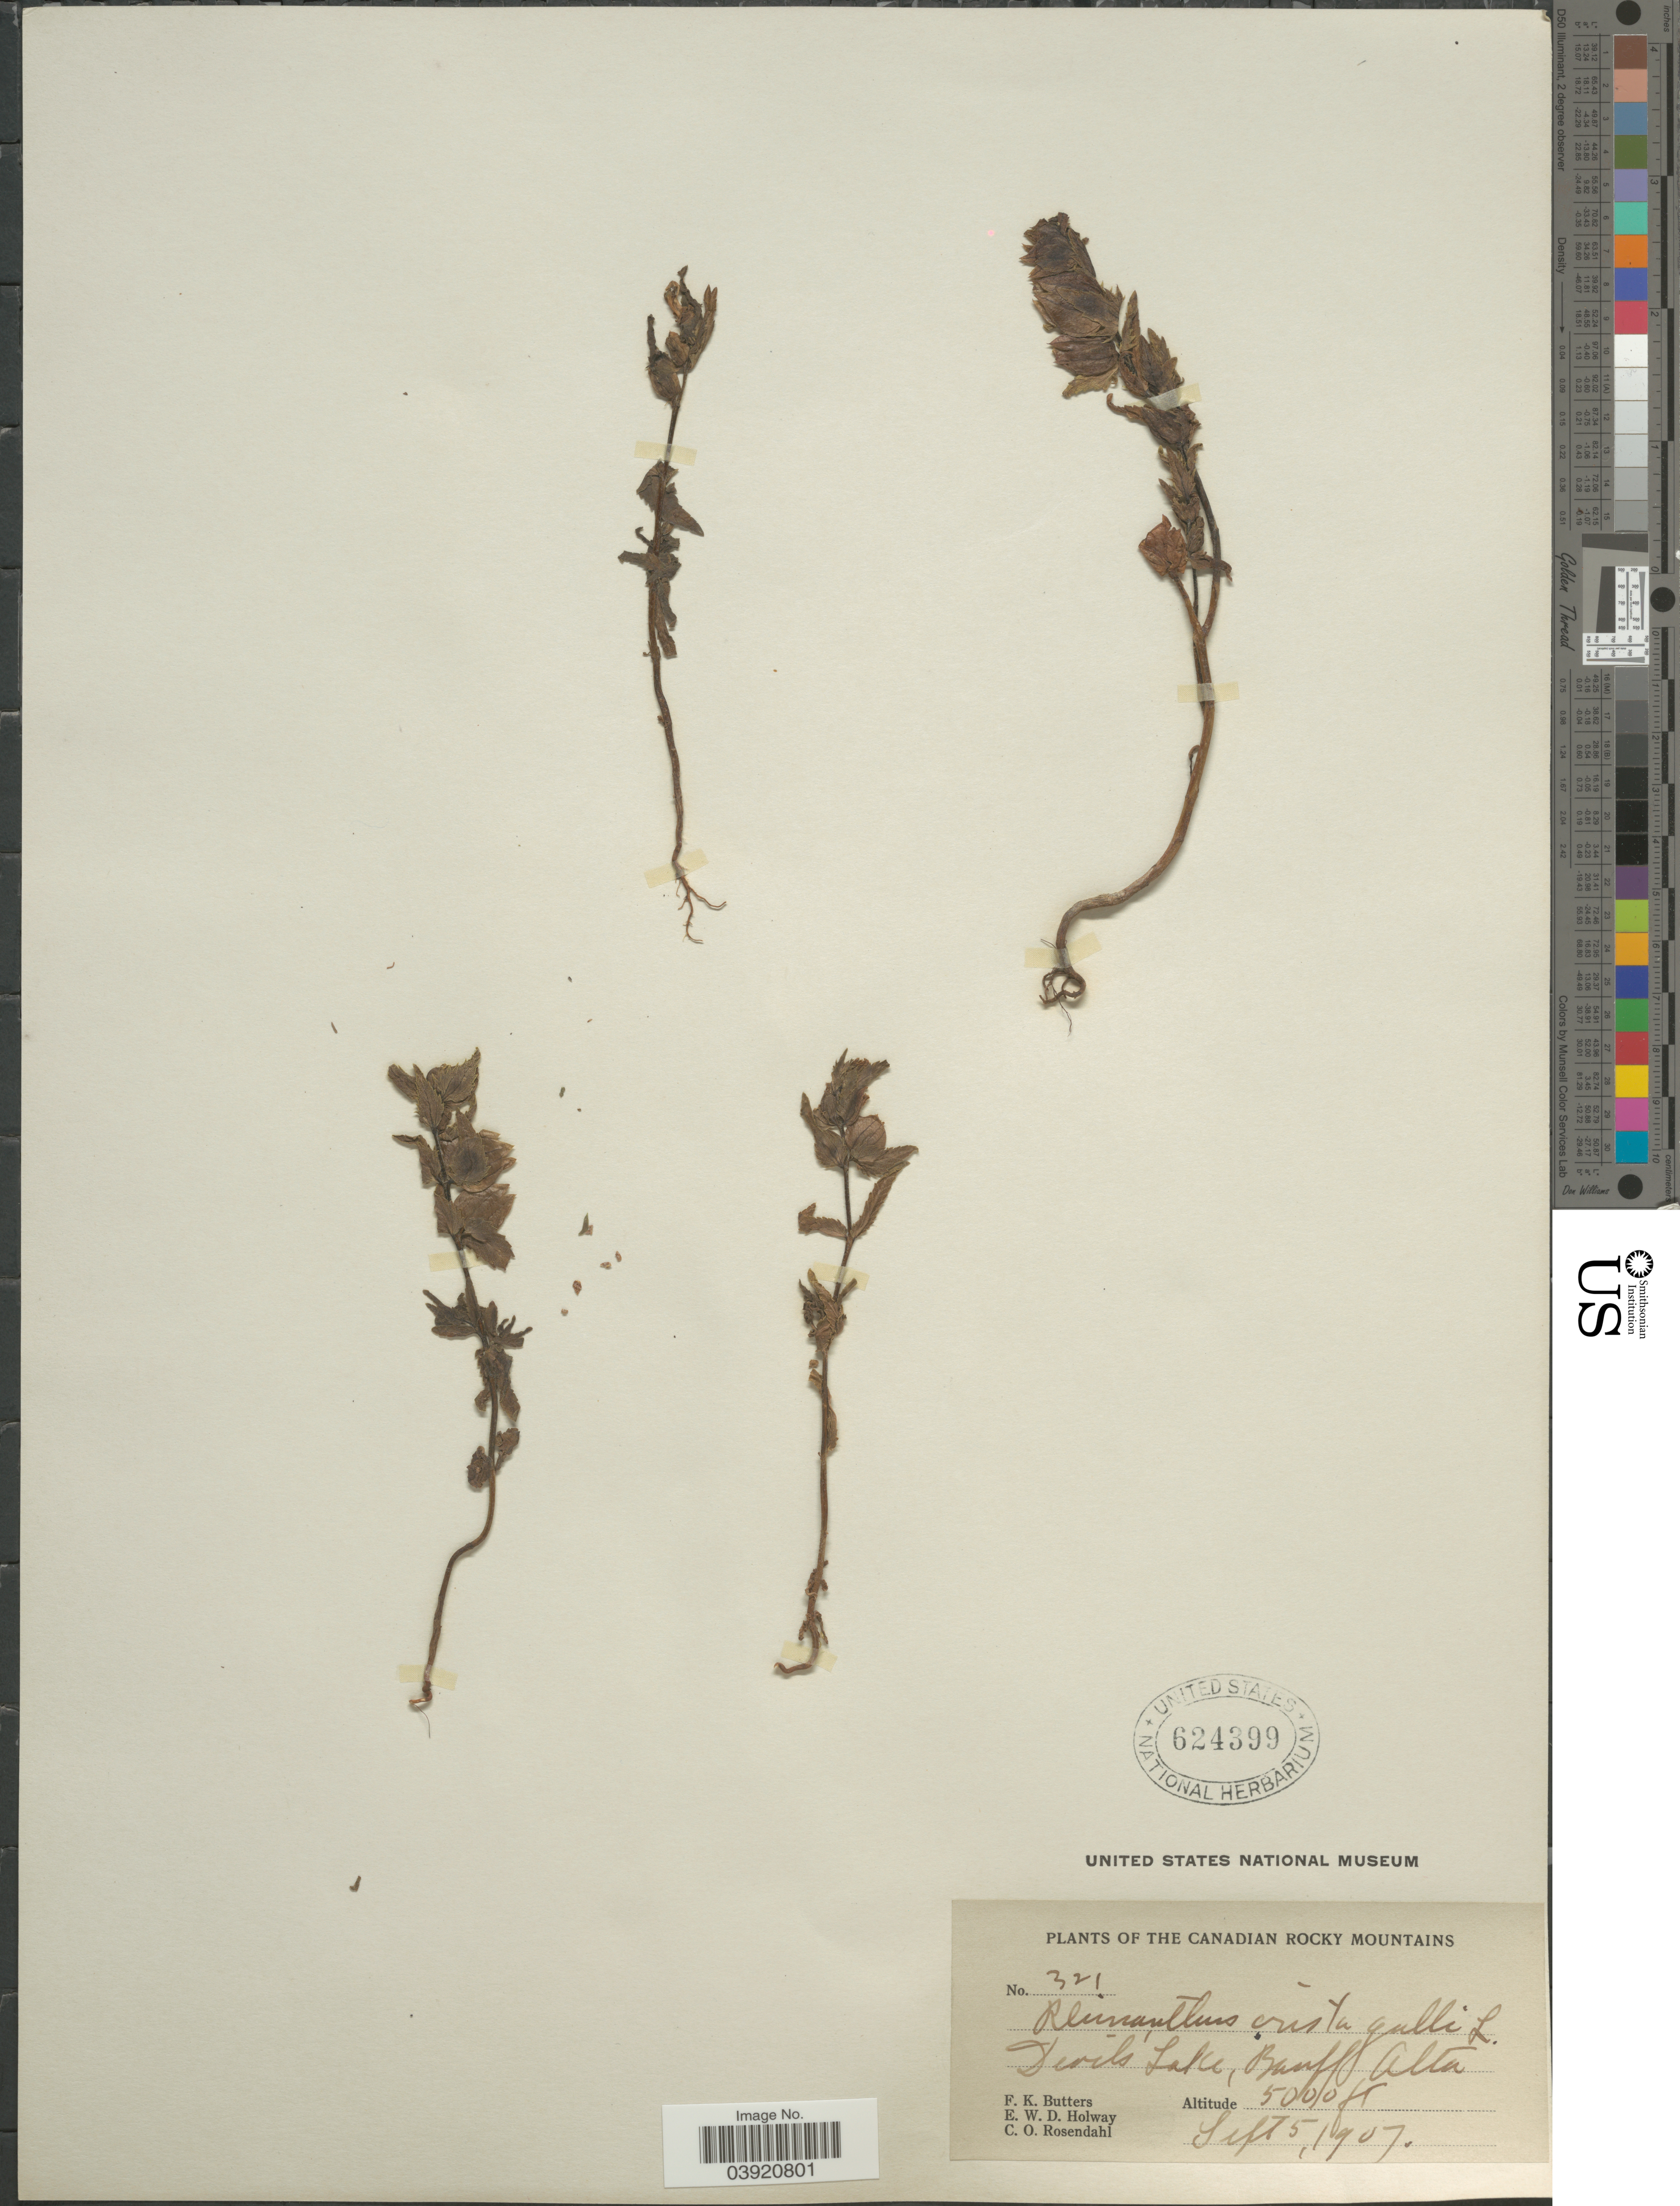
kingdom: Plantae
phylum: Tracheophyta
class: Magnoliopsida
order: Lamiales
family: Orobanchaceae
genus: Rhinanthus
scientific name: Rhinanthus crista-galli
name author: L.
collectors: F. K. Butters, E. W. D. Holway & C. O. Rosendahl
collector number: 321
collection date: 1907-09-05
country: Canada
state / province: Alberta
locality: The Canadian Rocky Mountains. Devils Lake, Banff Alta.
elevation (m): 1524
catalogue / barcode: US 624399